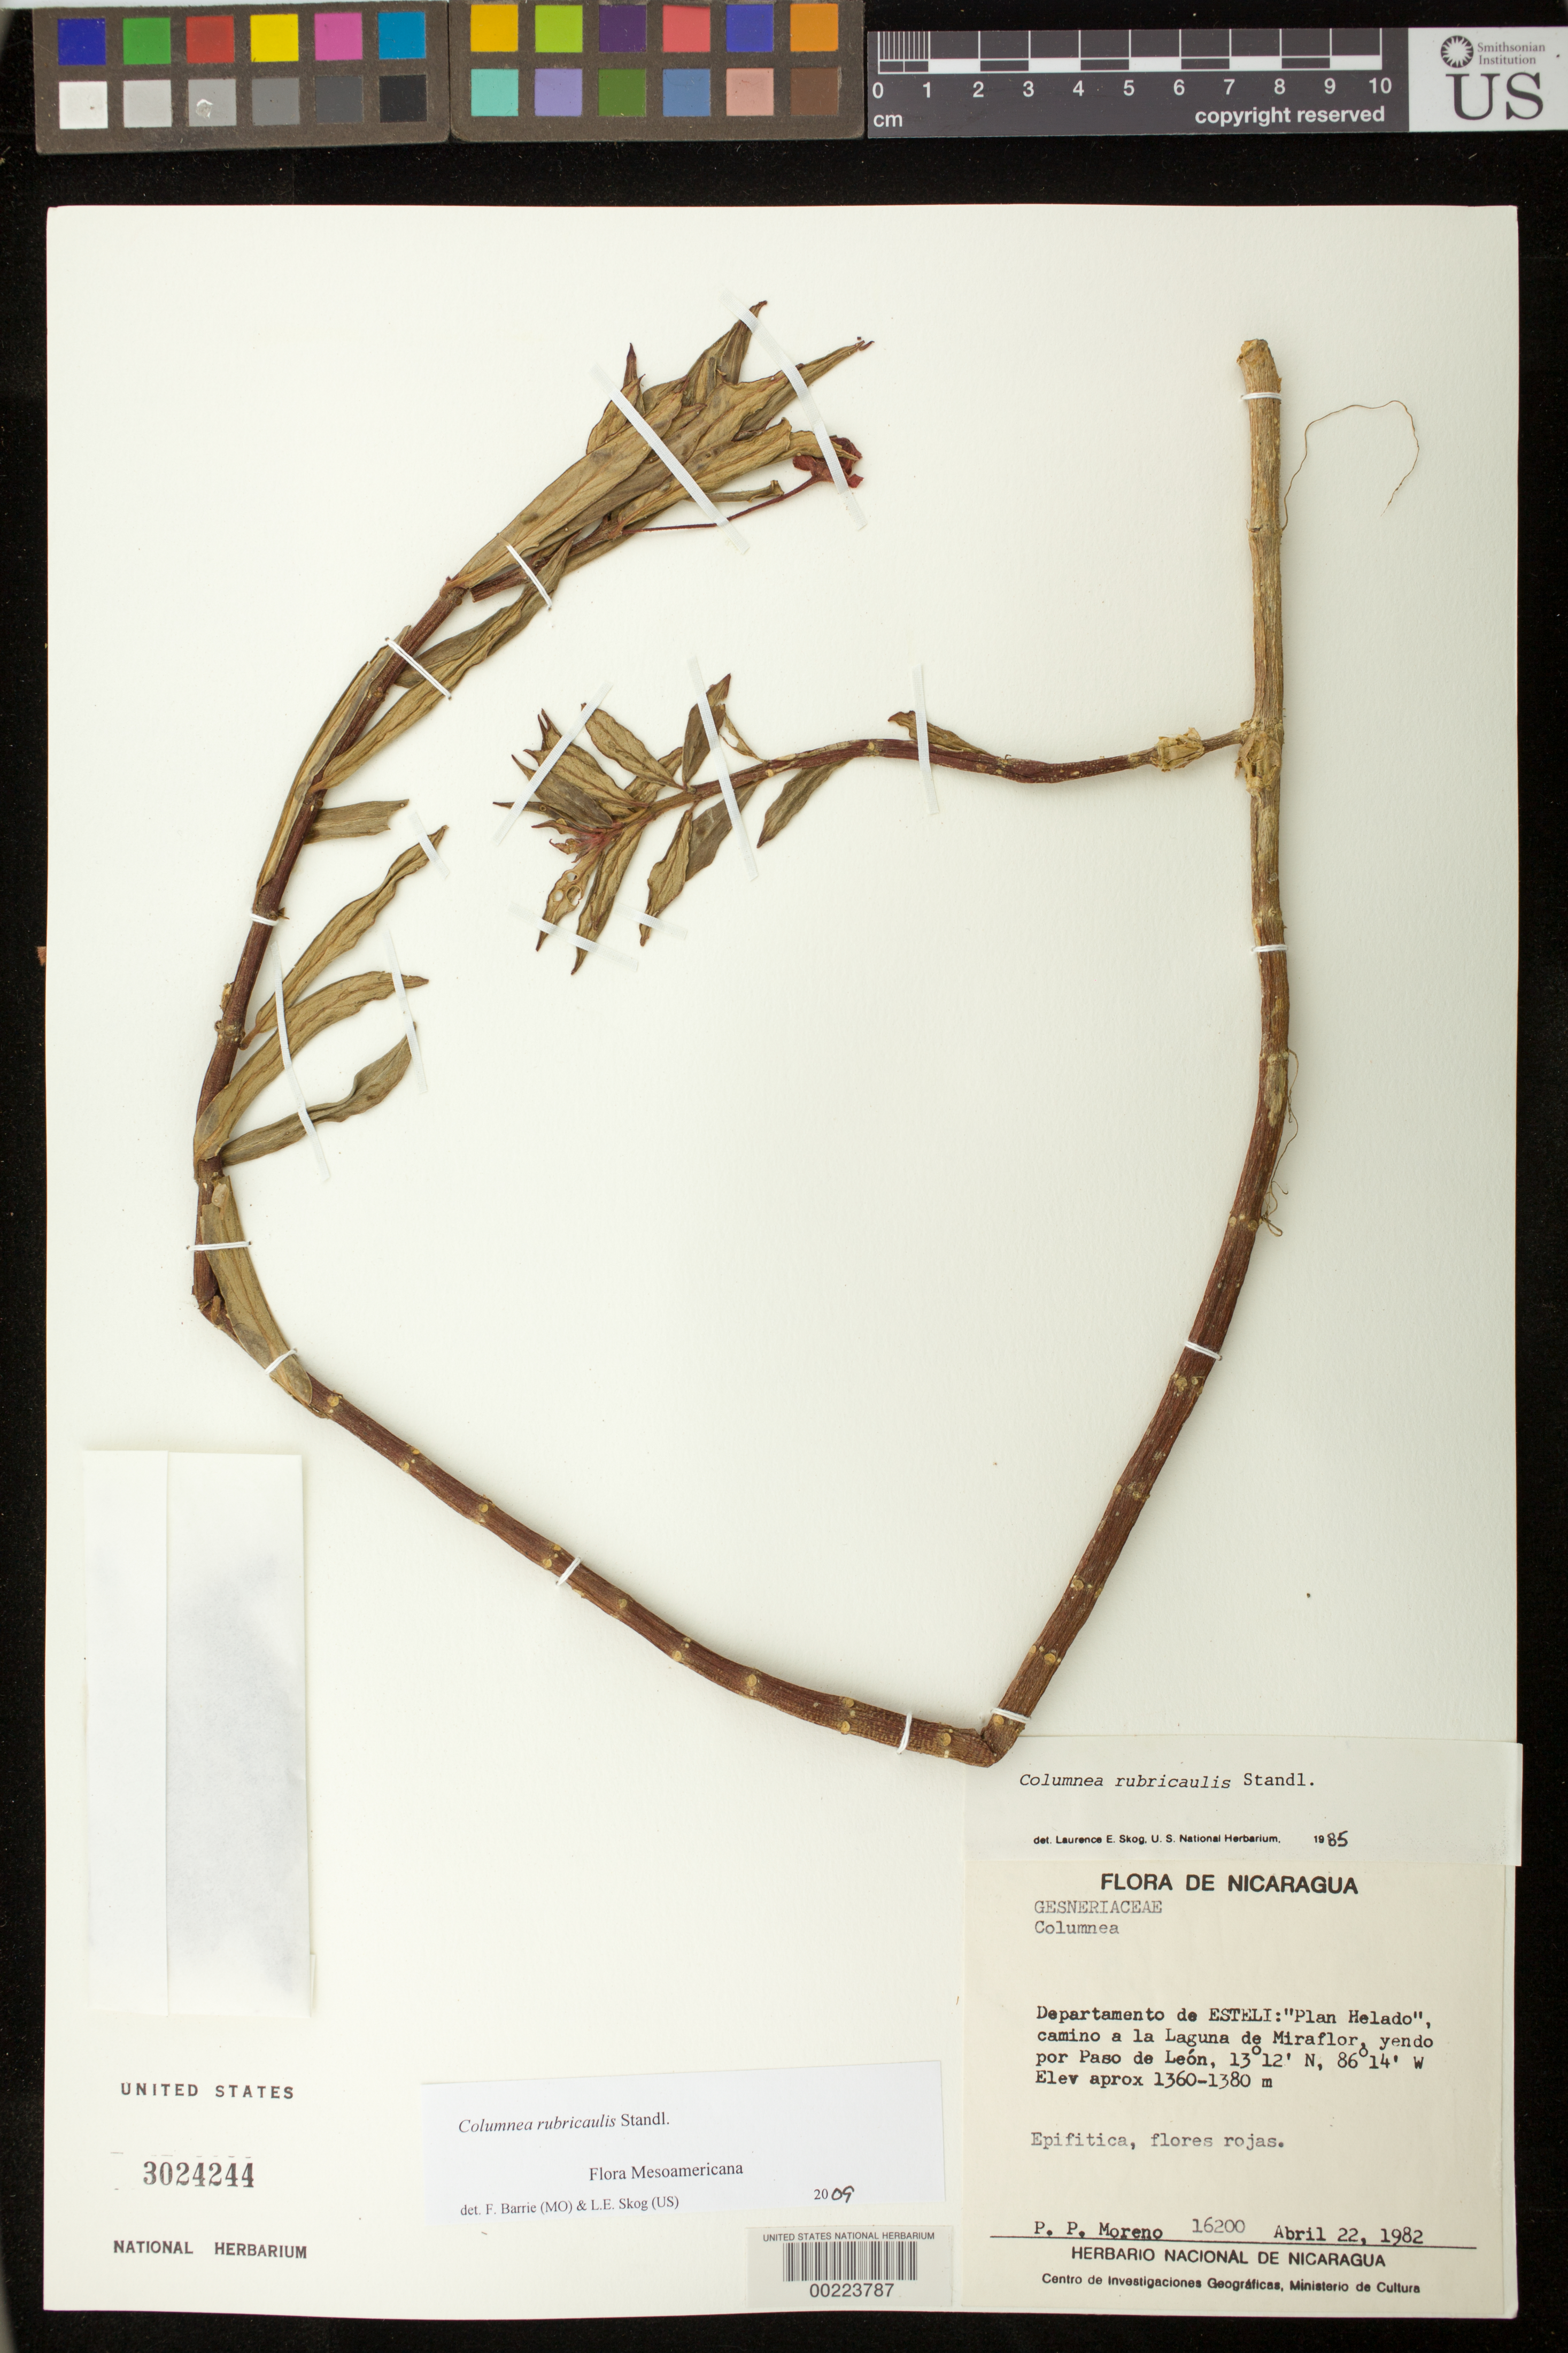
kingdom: Plantae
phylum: Tracheophyta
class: Magnoliopsida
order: Lamiales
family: Gesneriaceae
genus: Columnea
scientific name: Columnea rubricaulis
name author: Standl.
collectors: P. Moreno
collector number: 16200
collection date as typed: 22 Apr 1982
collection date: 1982-04-22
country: Nicaragua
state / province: Esteli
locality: Plan Helado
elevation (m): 1360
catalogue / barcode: US 3024244